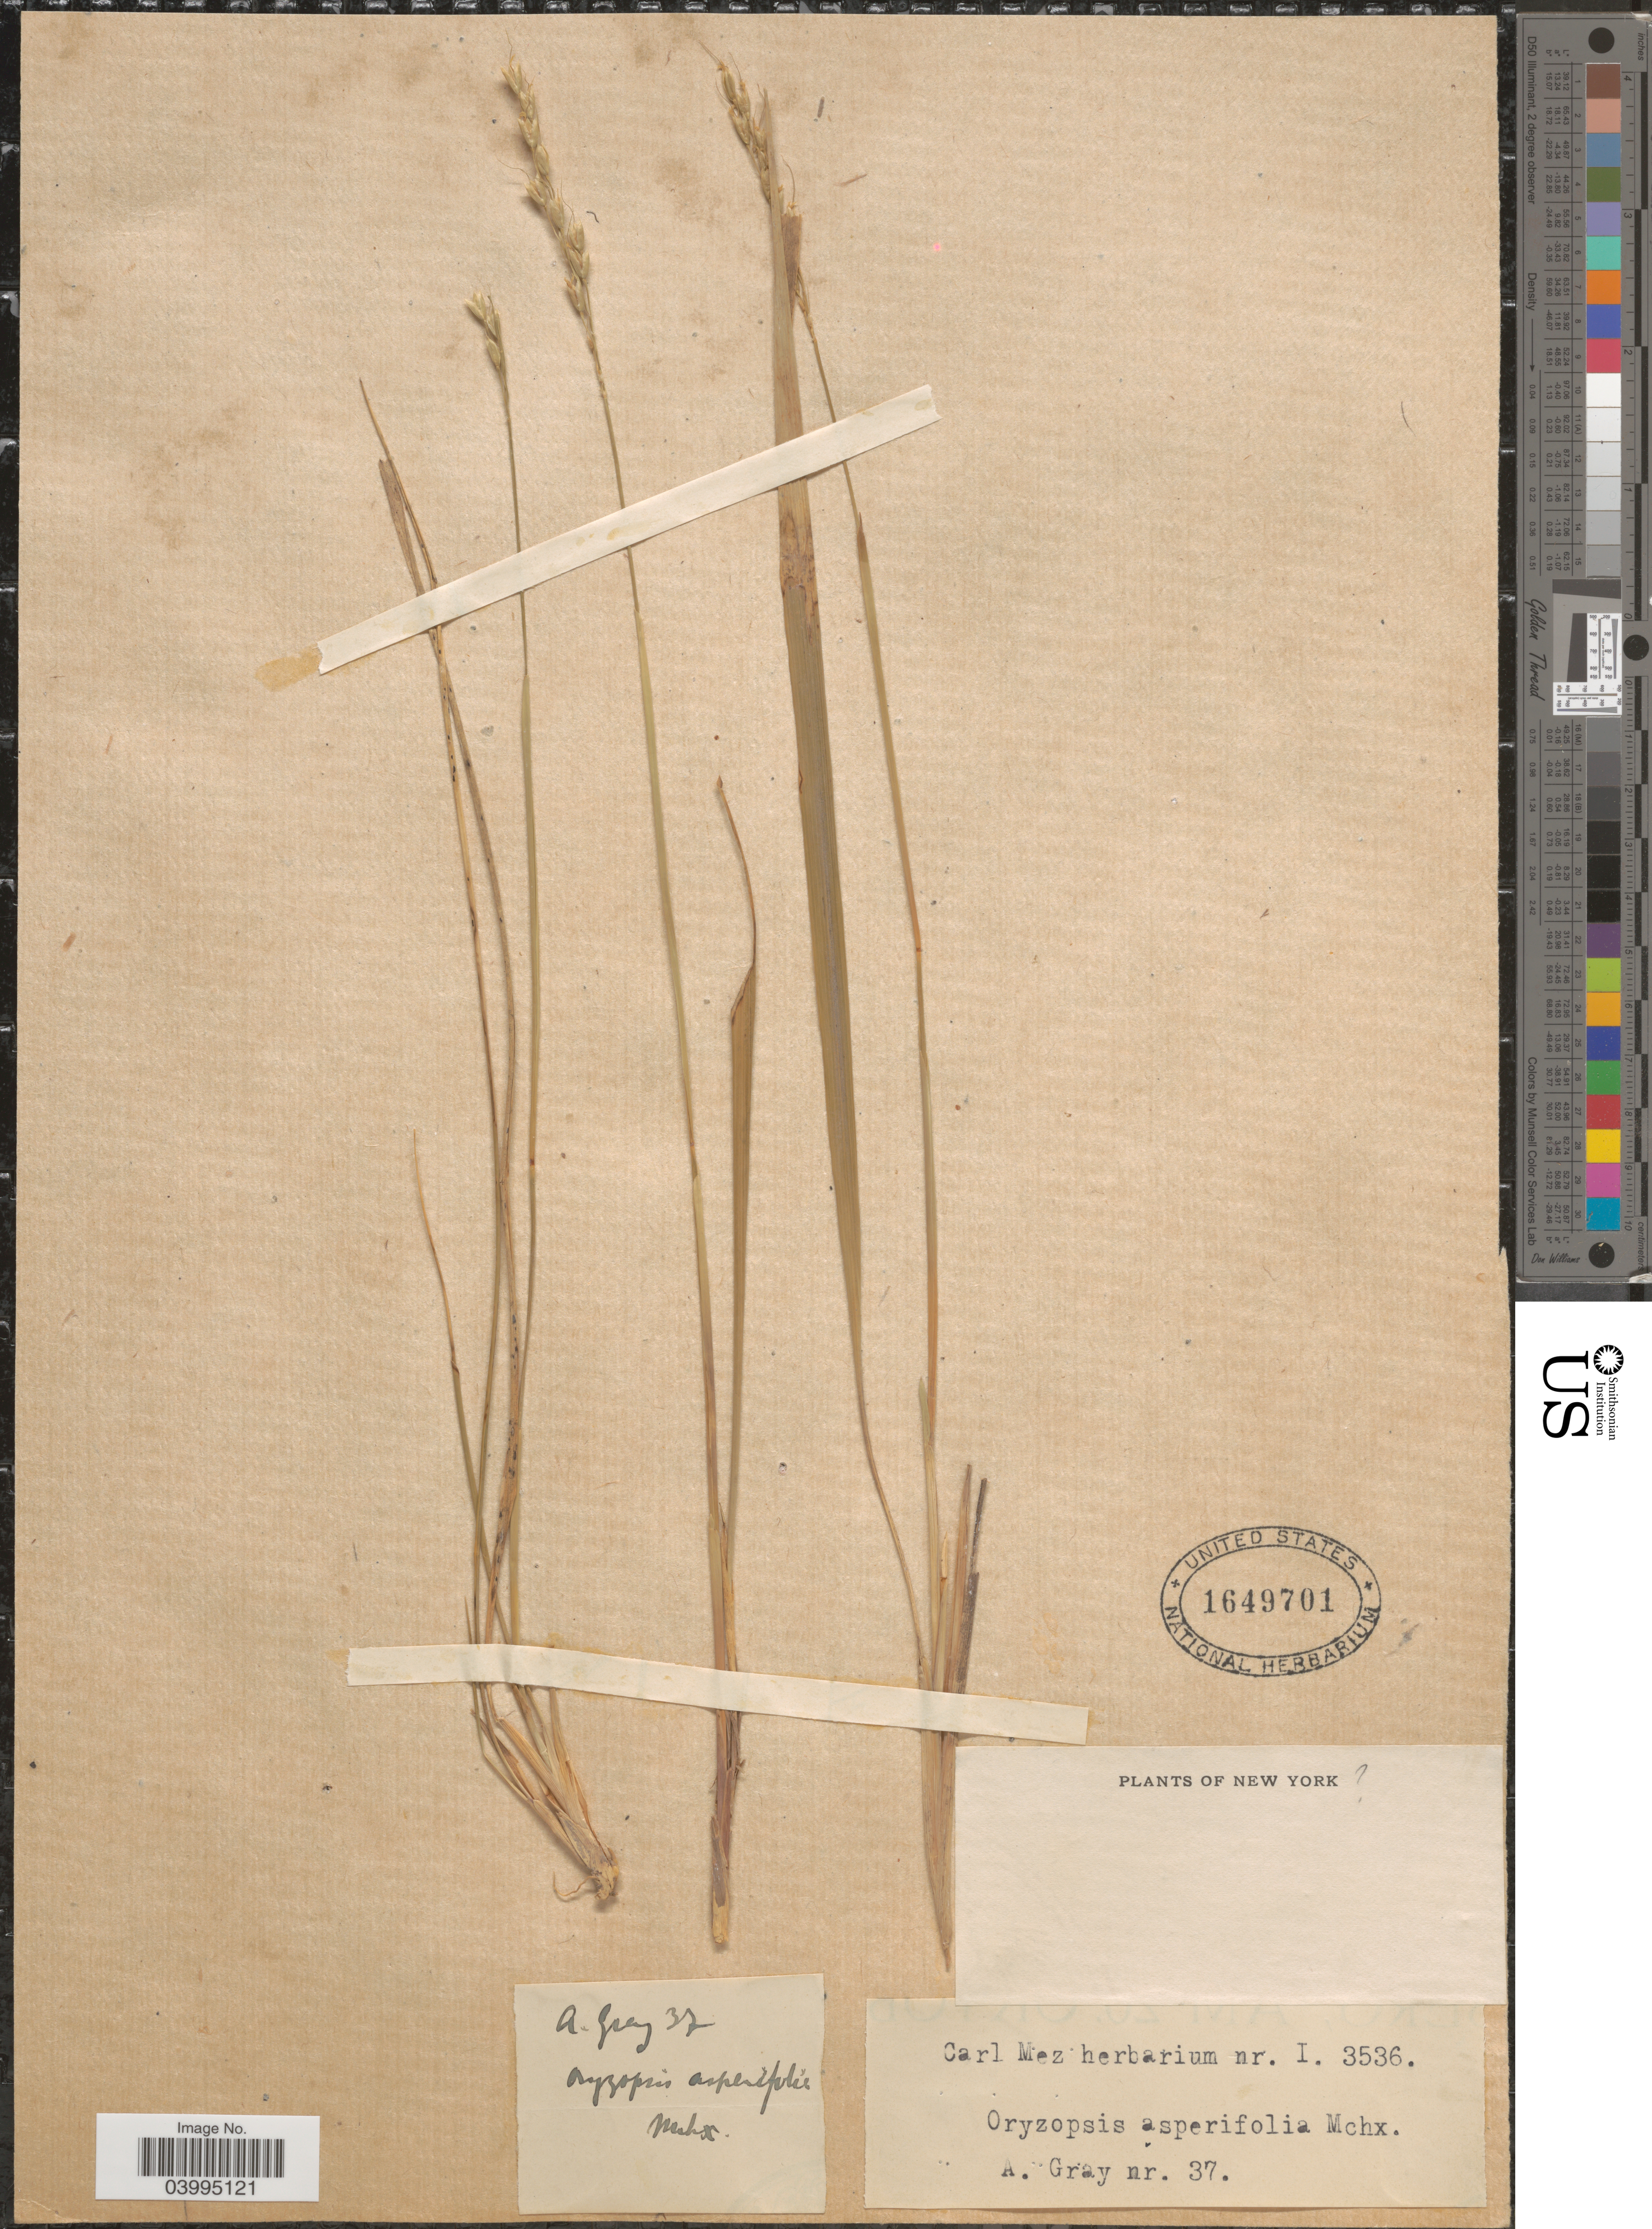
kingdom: Plantae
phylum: Tracheophyta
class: Liliopsida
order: Poales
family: Poaceae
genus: Oryzopsis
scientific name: Oryzopsis asperifolia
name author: Michx.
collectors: A. Gray (herbarium)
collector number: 37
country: United States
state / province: New York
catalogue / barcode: US 1649701